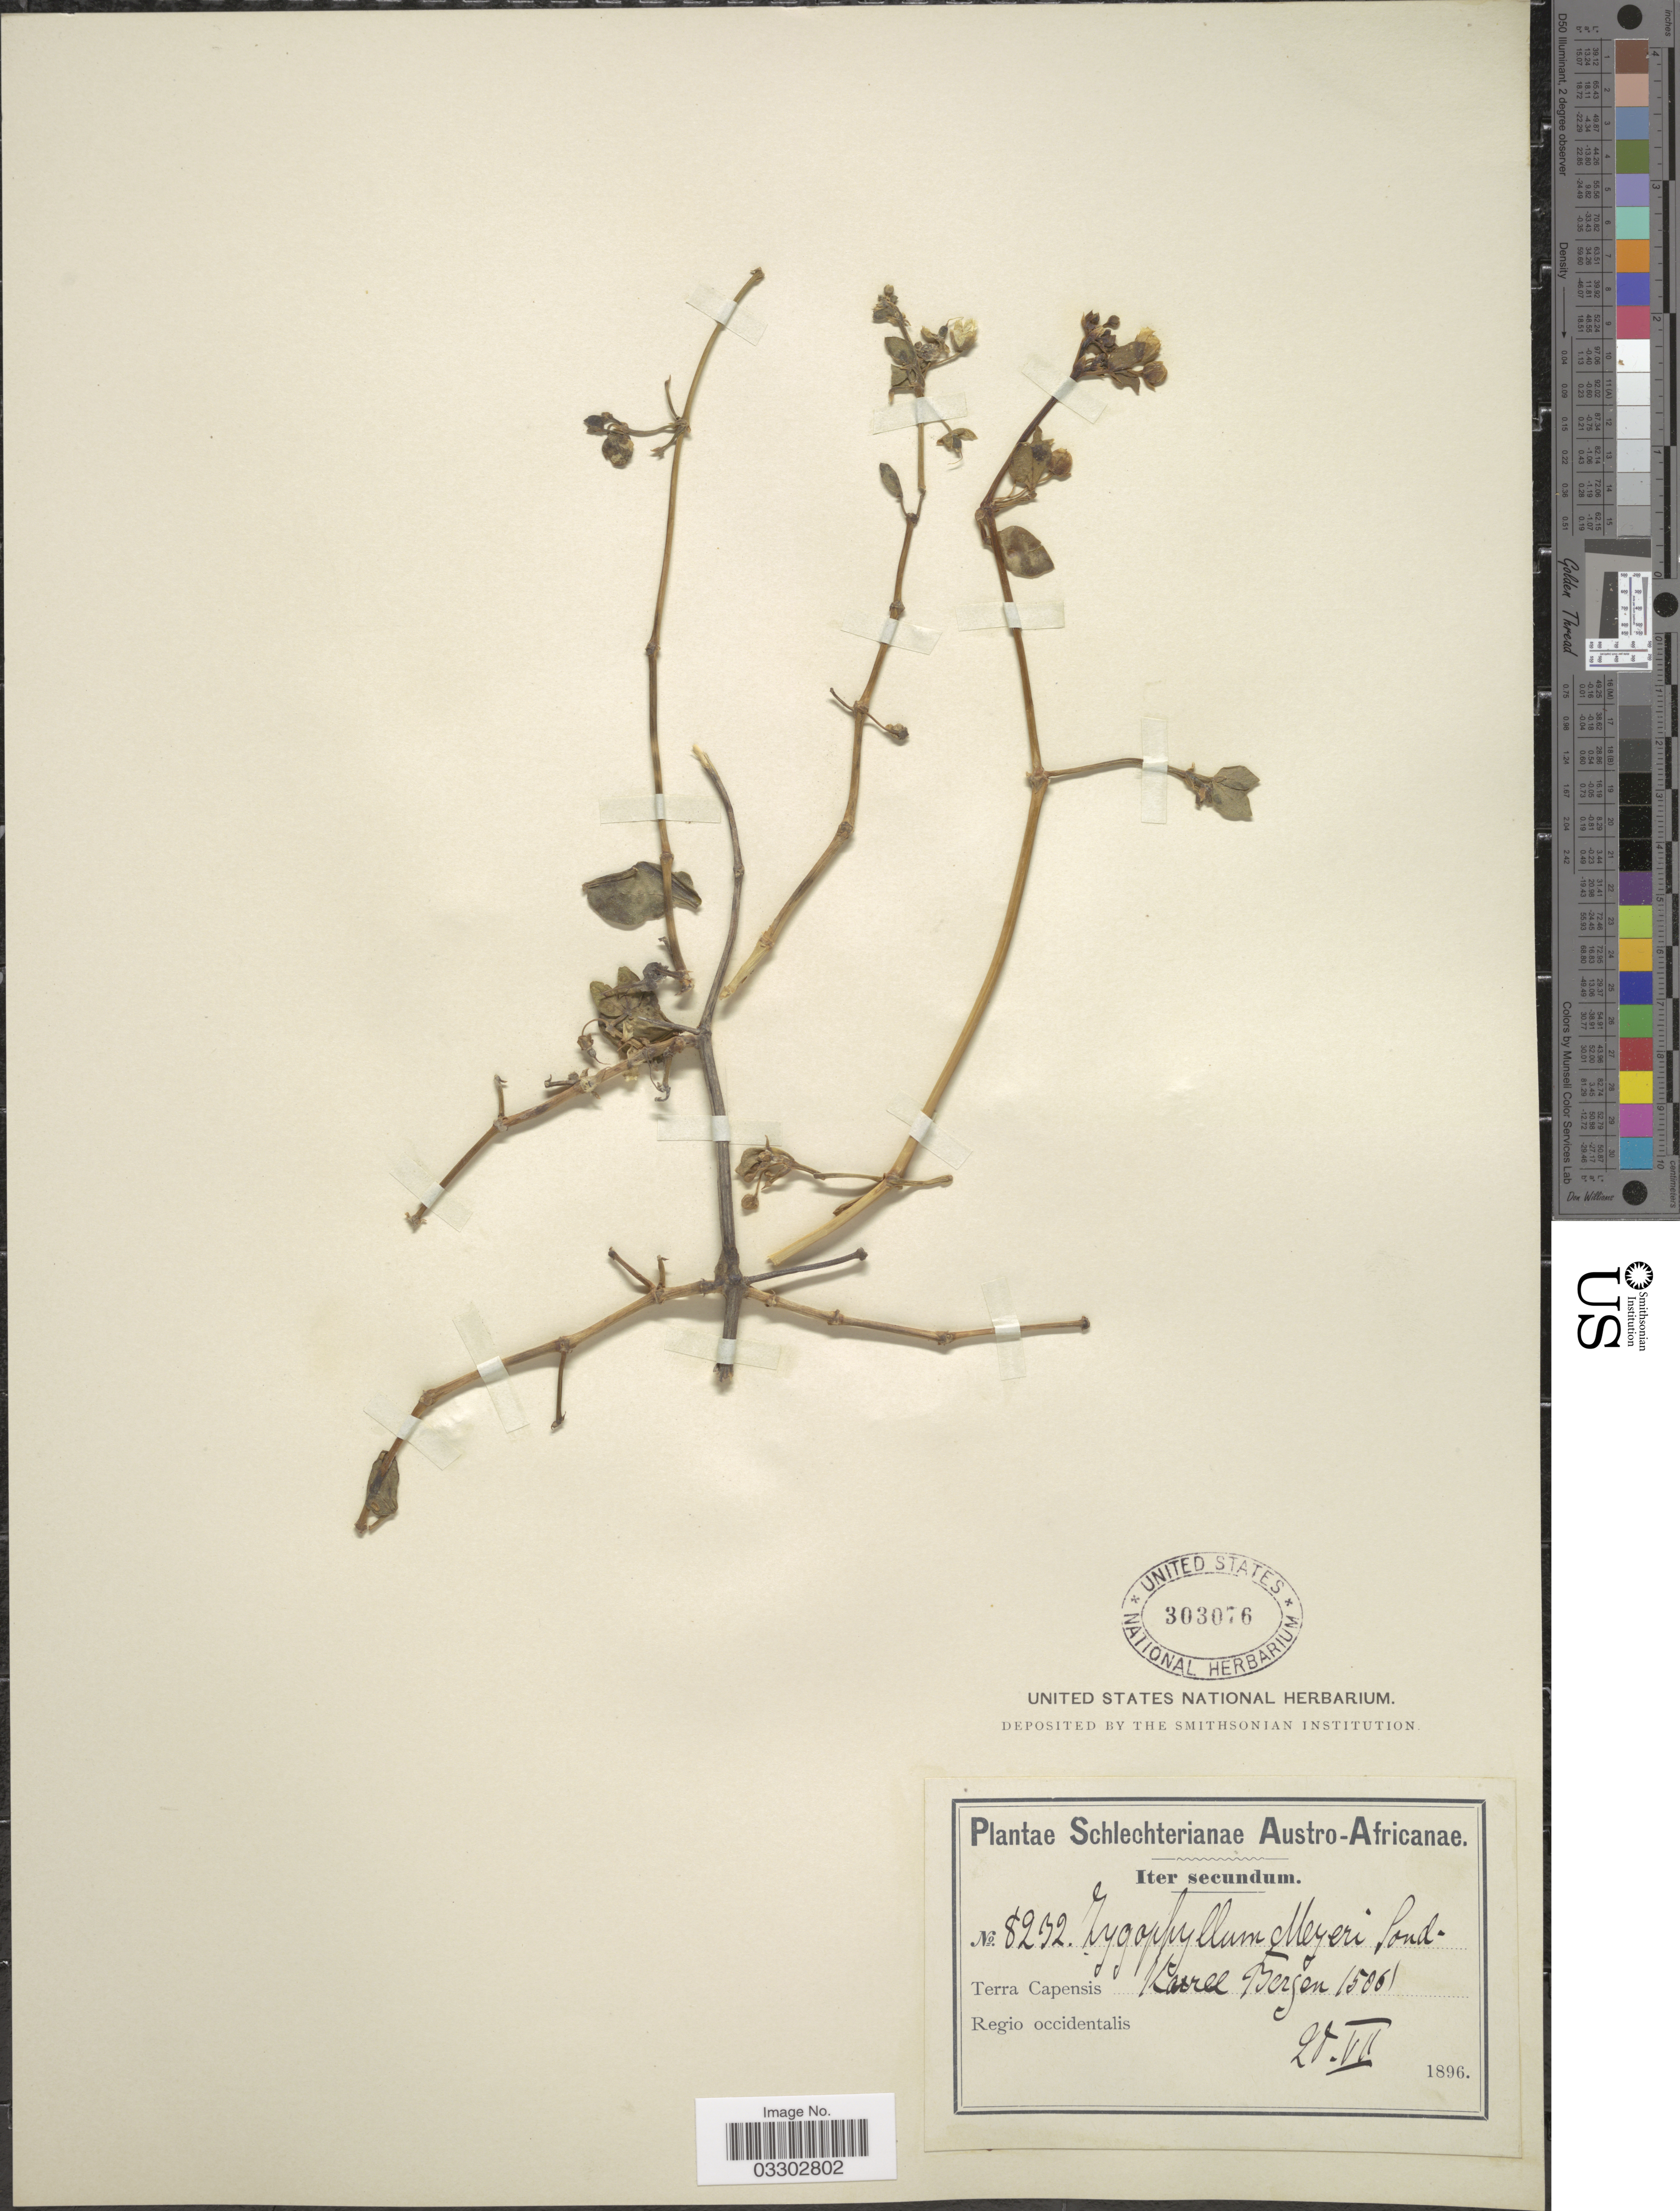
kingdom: Plantae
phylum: Tracheophyta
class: Magnoliopsida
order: Zygophyllales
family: Zygophyllaceae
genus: Roepera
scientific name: Roepera foetida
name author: (Schrad. & J.C. Wendl.) Beier & Thulin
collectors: Schlechter, --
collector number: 8232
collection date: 1896-07-20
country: South Africa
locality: Austro-Africanae. Terra Capensis Karee Bergen. Regio occidentalis.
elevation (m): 457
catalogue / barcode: US 303076